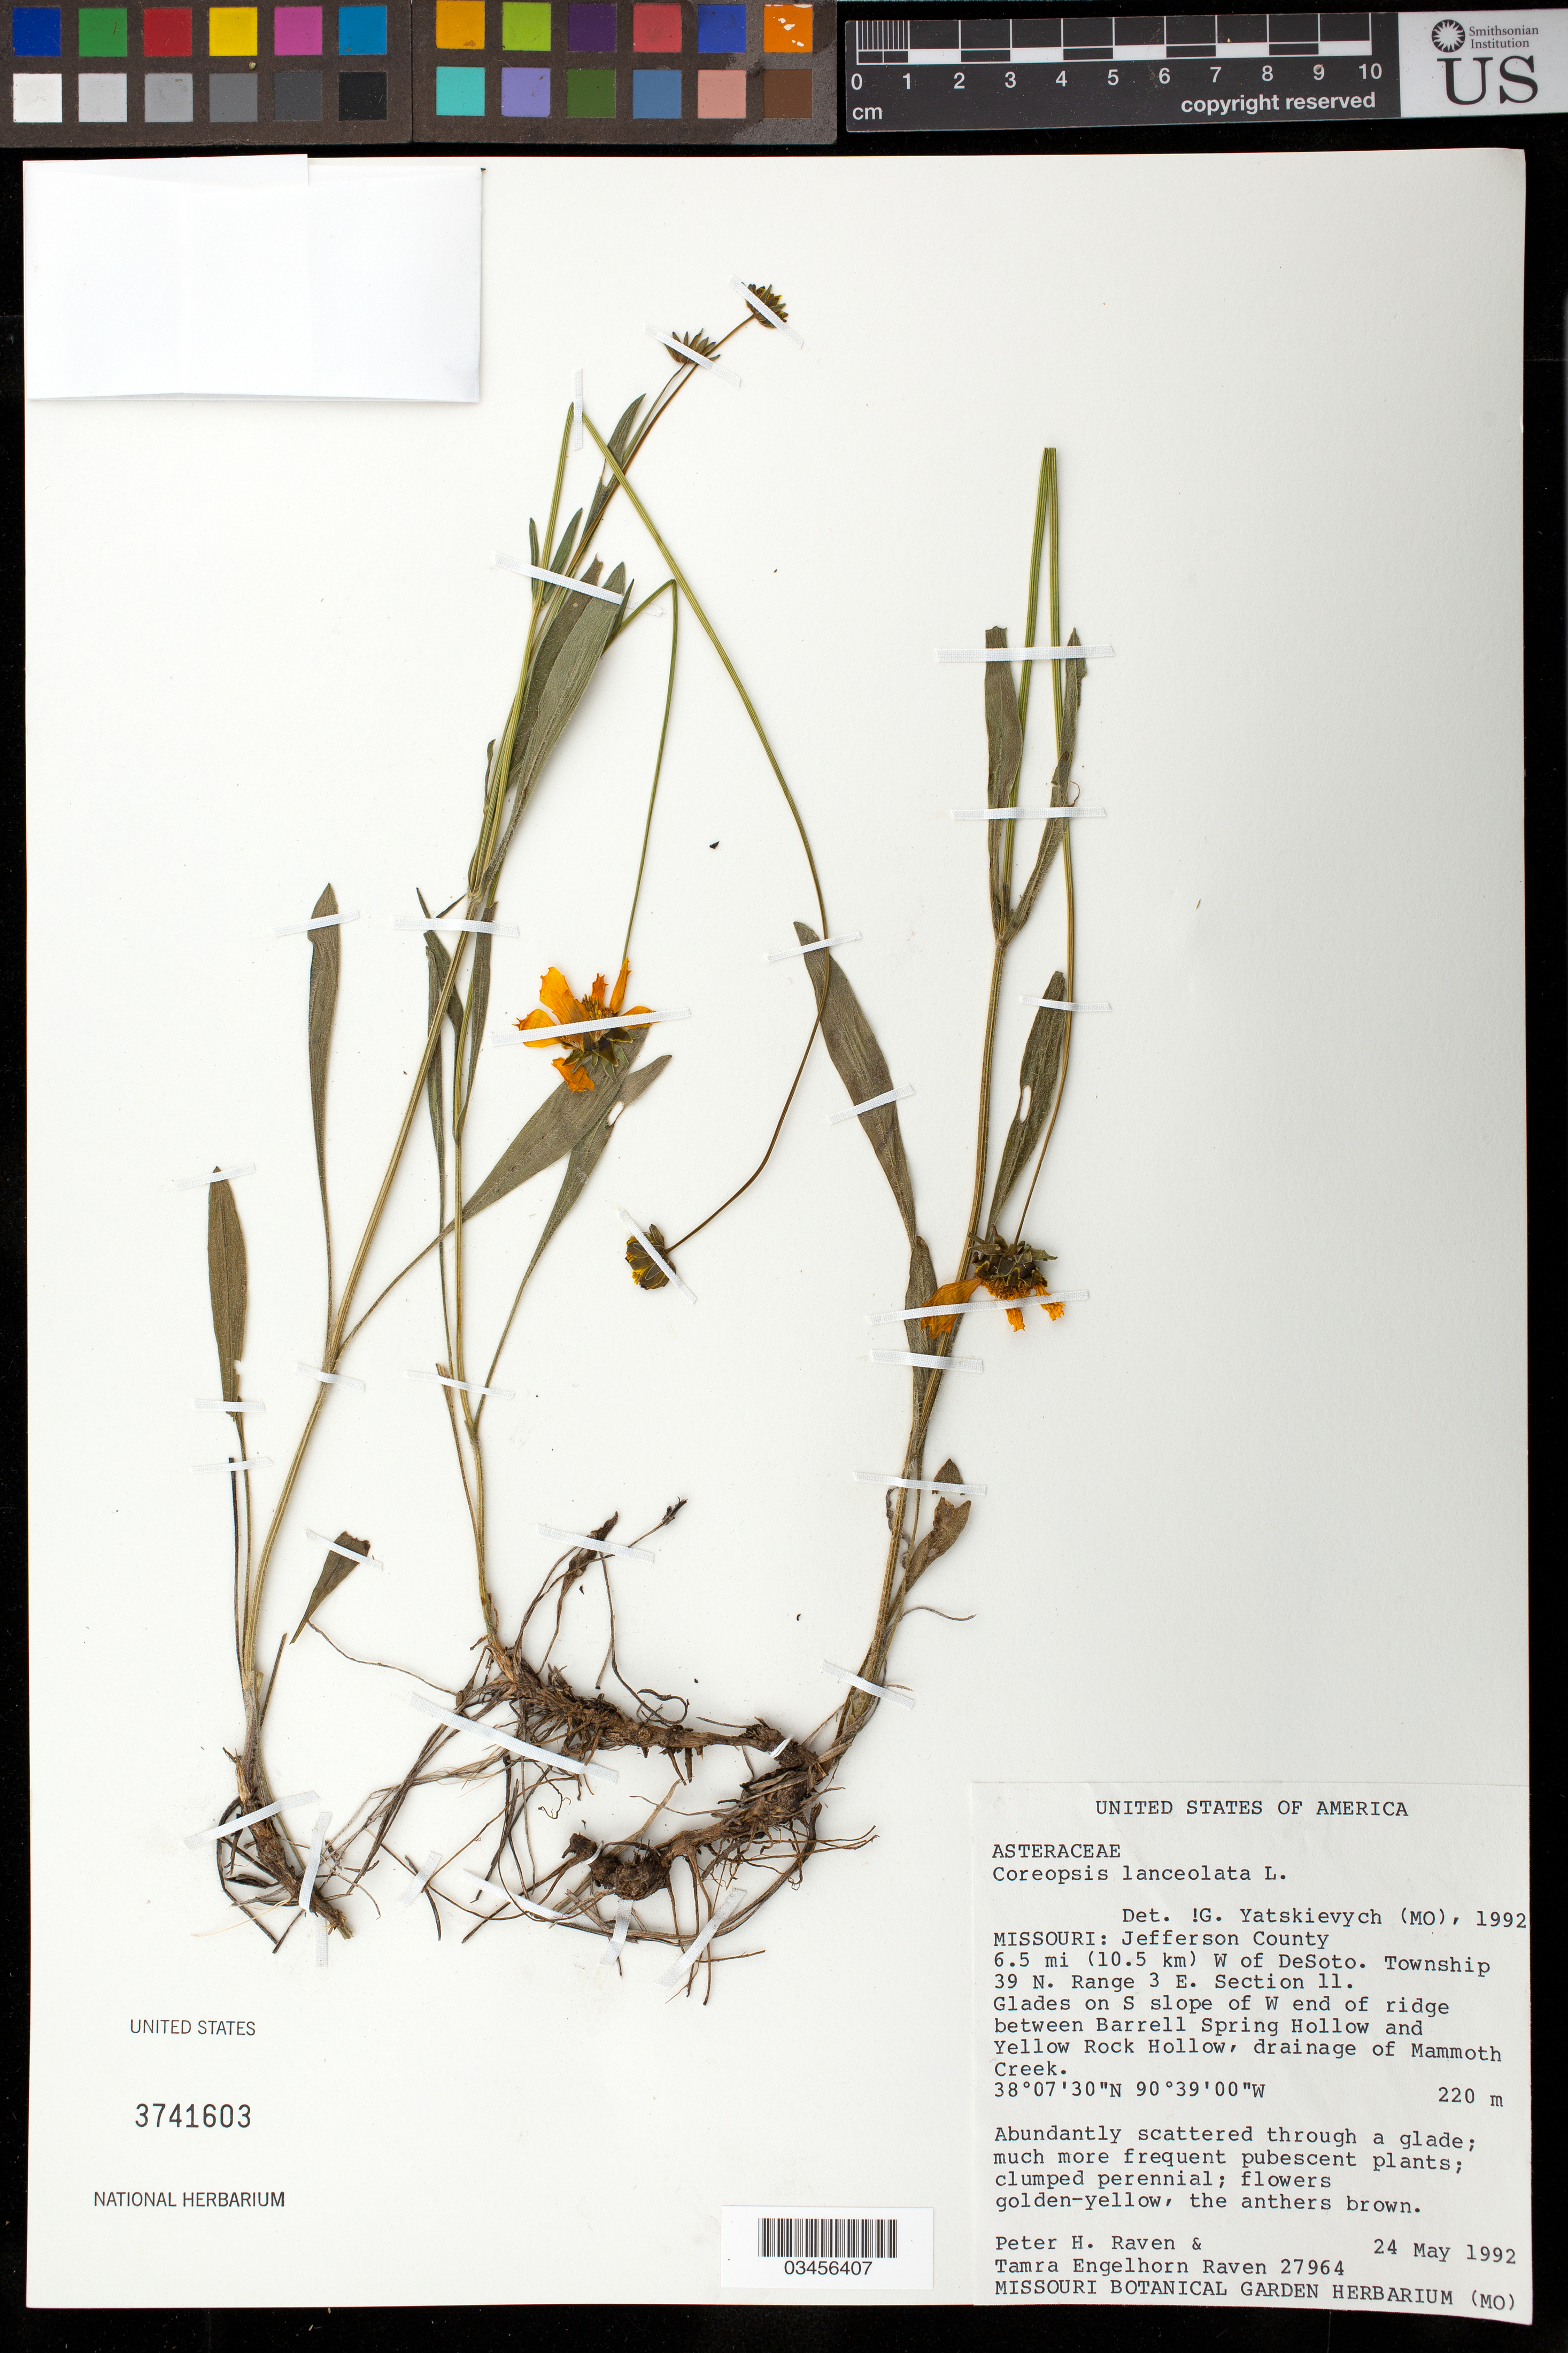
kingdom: Plantae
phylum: Tracheophyta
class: Magnoliopsida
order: Asterales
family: Asteraceae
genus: Coreopsis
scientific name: Coreopsis lanceolata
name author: L.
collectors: P. Raven & T. Raven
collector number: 27964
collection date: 1992-05-24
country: United States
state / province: Missouri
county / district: Jefferson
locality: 6.5 mi (10.5 km) W of DeSoto. Township 39 N. Range 3 E. Section 11. Glades on S slope of W end of ridge between Barrell Spring Hollow and Yellow Rock Holloq, drainage of Mammoth Creek.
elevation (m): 220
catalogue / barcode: US 3741603